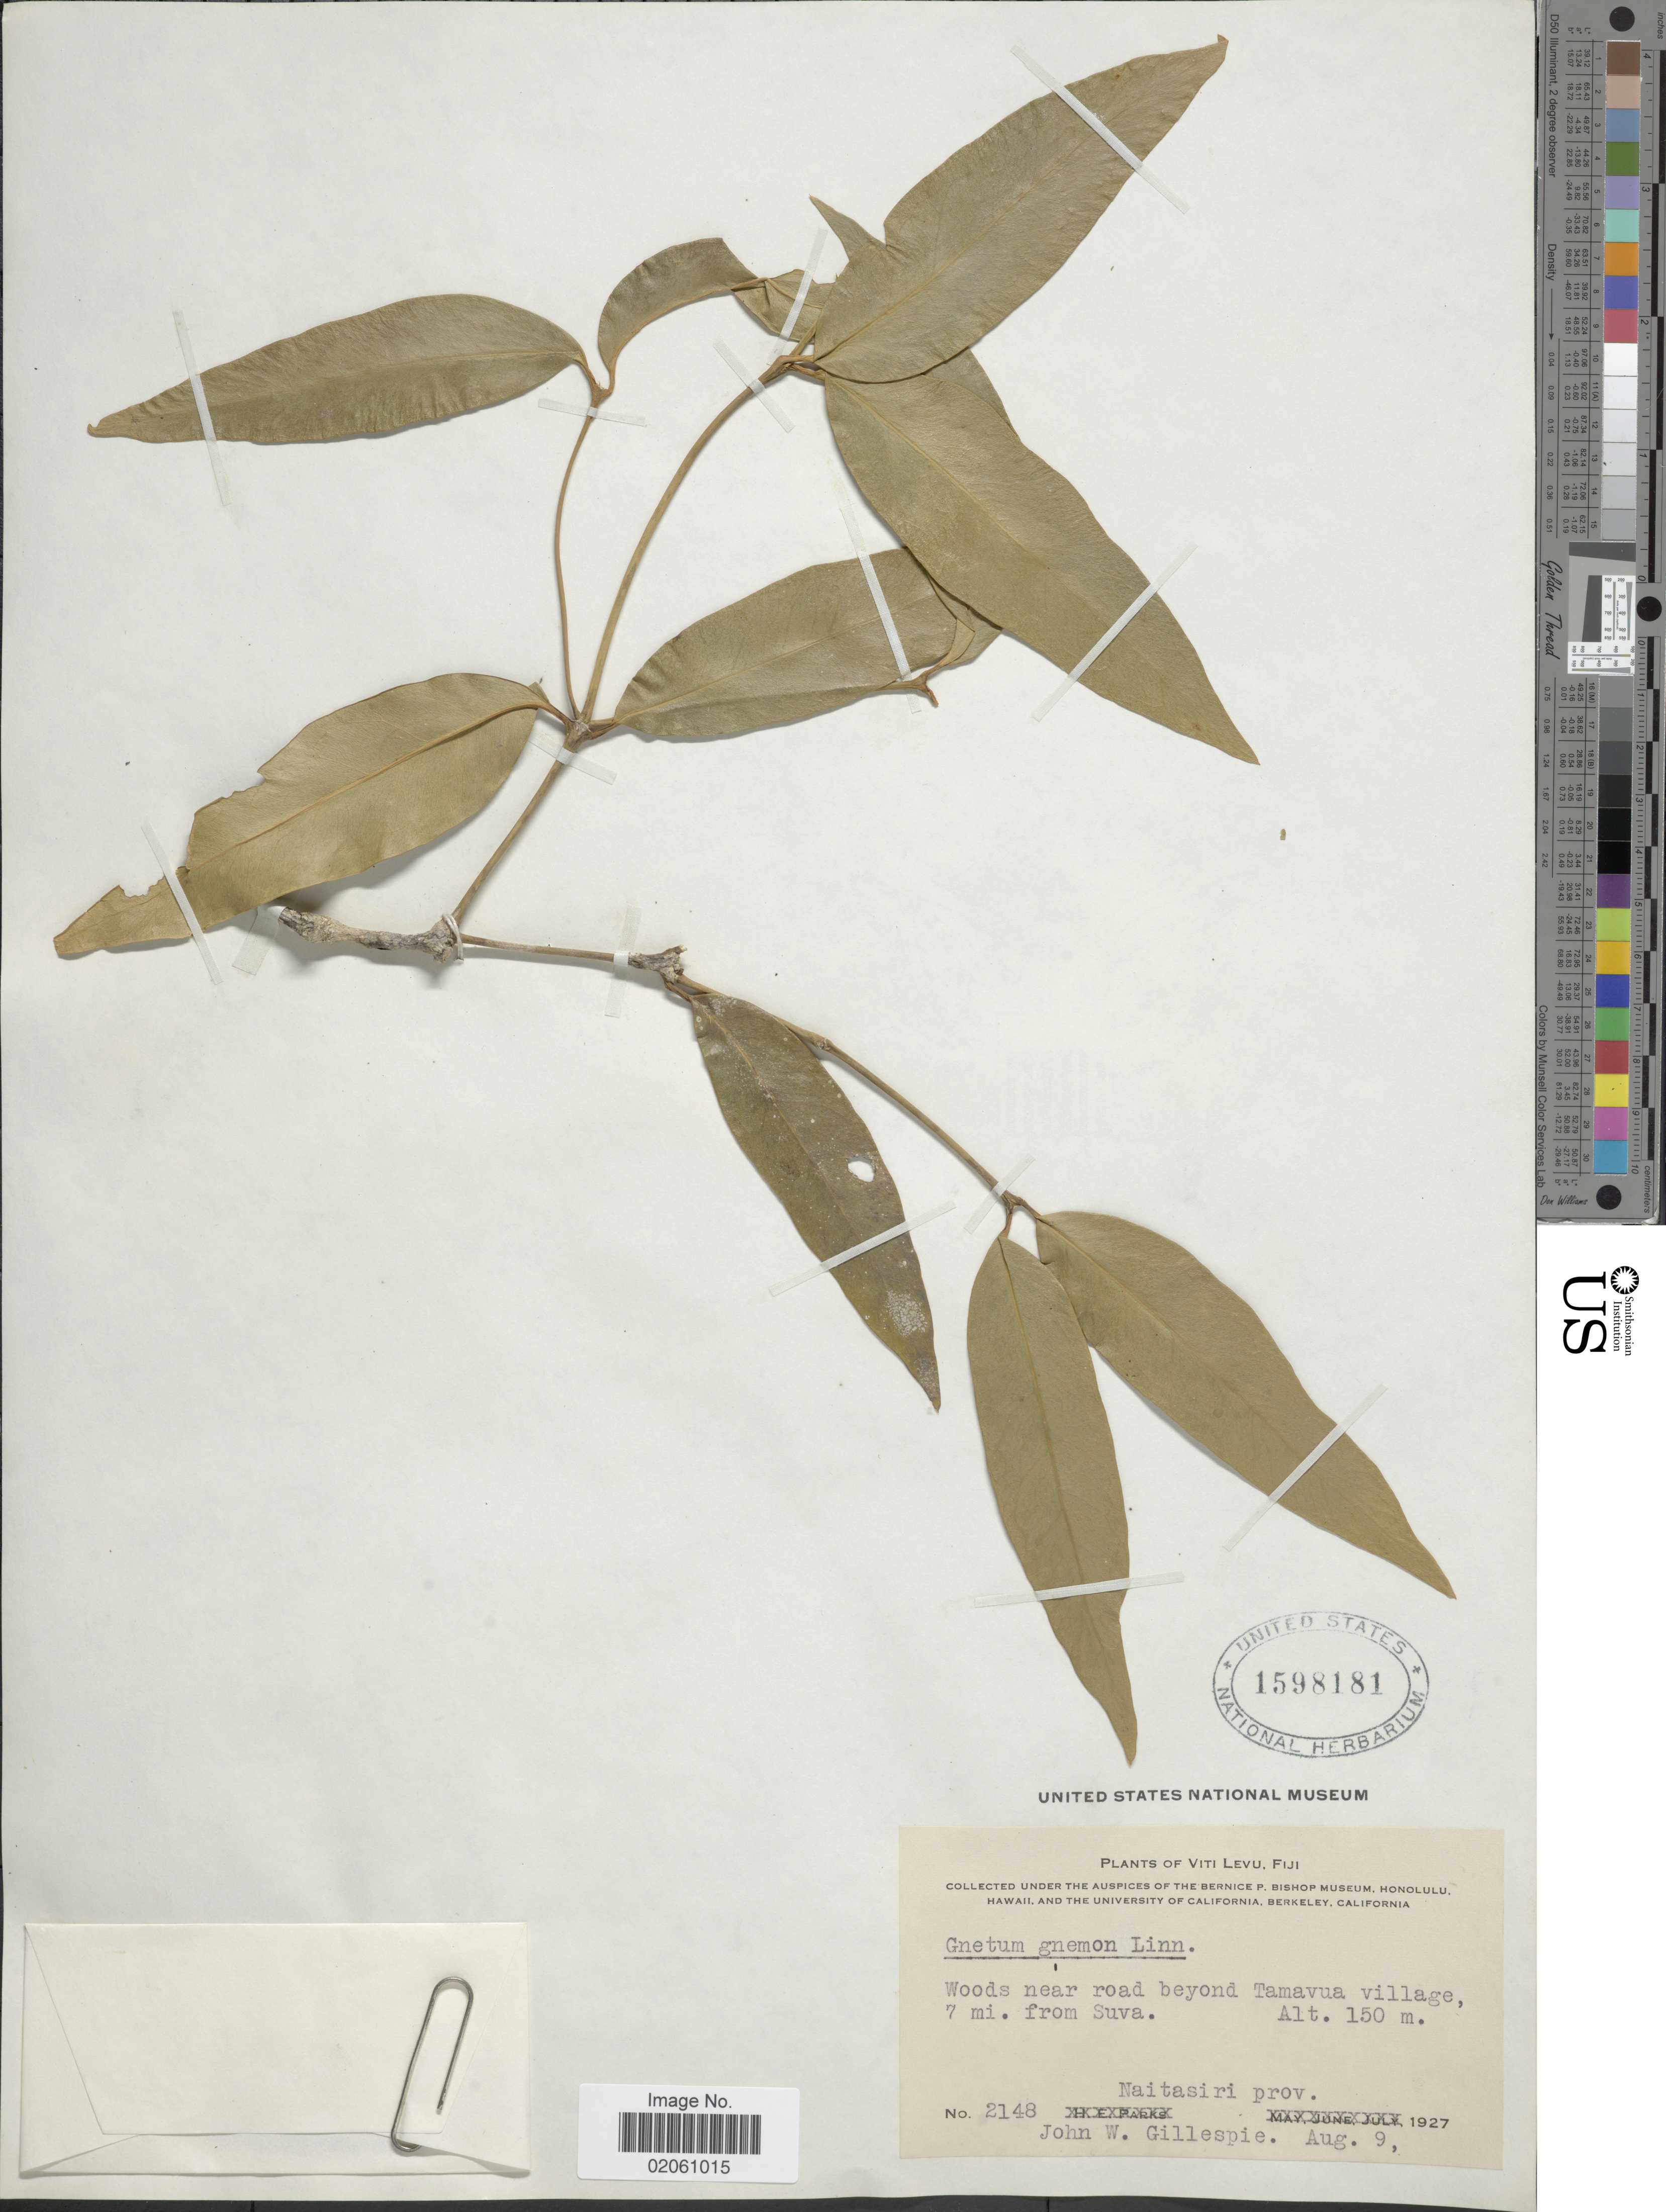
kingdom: Plantae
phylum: Tracheophyta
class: Gnetopsida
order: Gnetales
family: Gnetaceae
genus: Gnetum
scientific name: Gnetum gnemon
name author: L.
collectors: J. W. Gillespie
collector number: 2148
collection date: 1927-08-09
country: Fiji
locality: Viti Levu, Woods near road beyond Tamavua village, 7 mi from Suva, Naitasiri prov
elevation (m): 150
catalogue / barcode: US 1598181